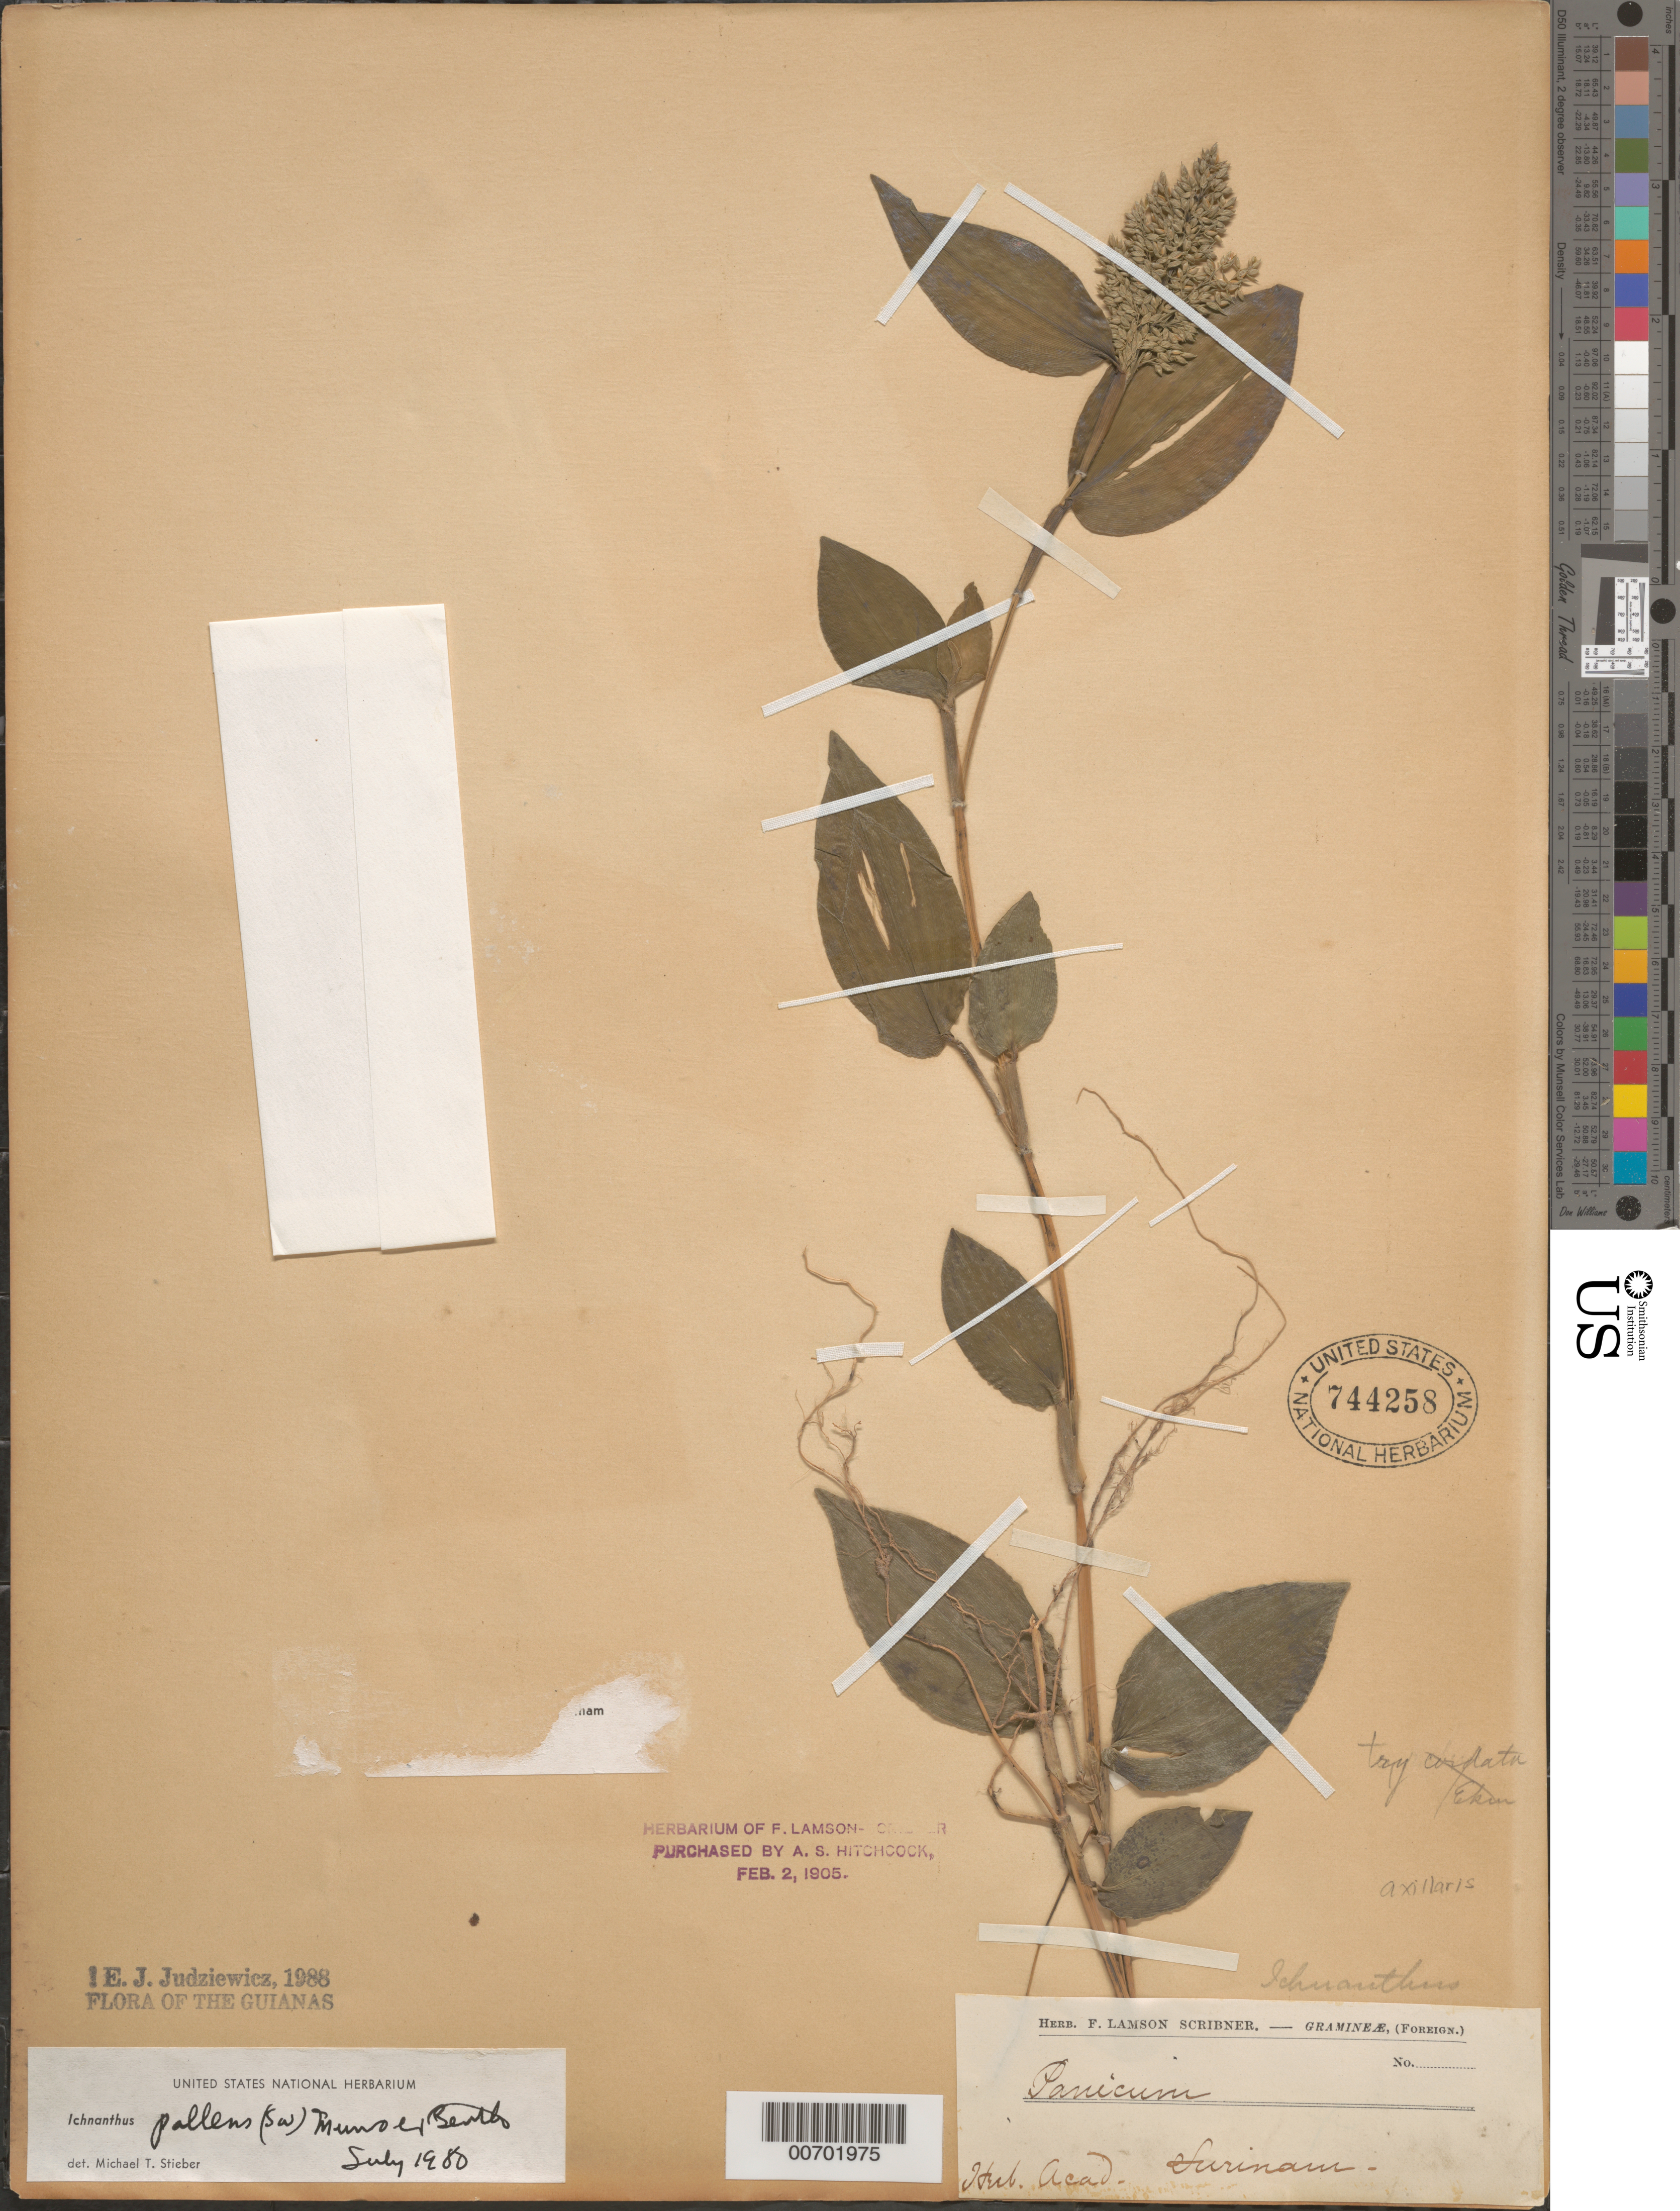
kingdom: Plantae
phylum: Tracheophyta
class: Liliopsida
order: Poales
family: Poaceae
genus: Ichnanthus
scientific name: Ichnanthus pallens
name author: (Sw.) Munro ex Benth.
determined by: Judziewicz, E. J.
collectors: S. Scribner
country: Suriname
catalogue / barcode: US 744258